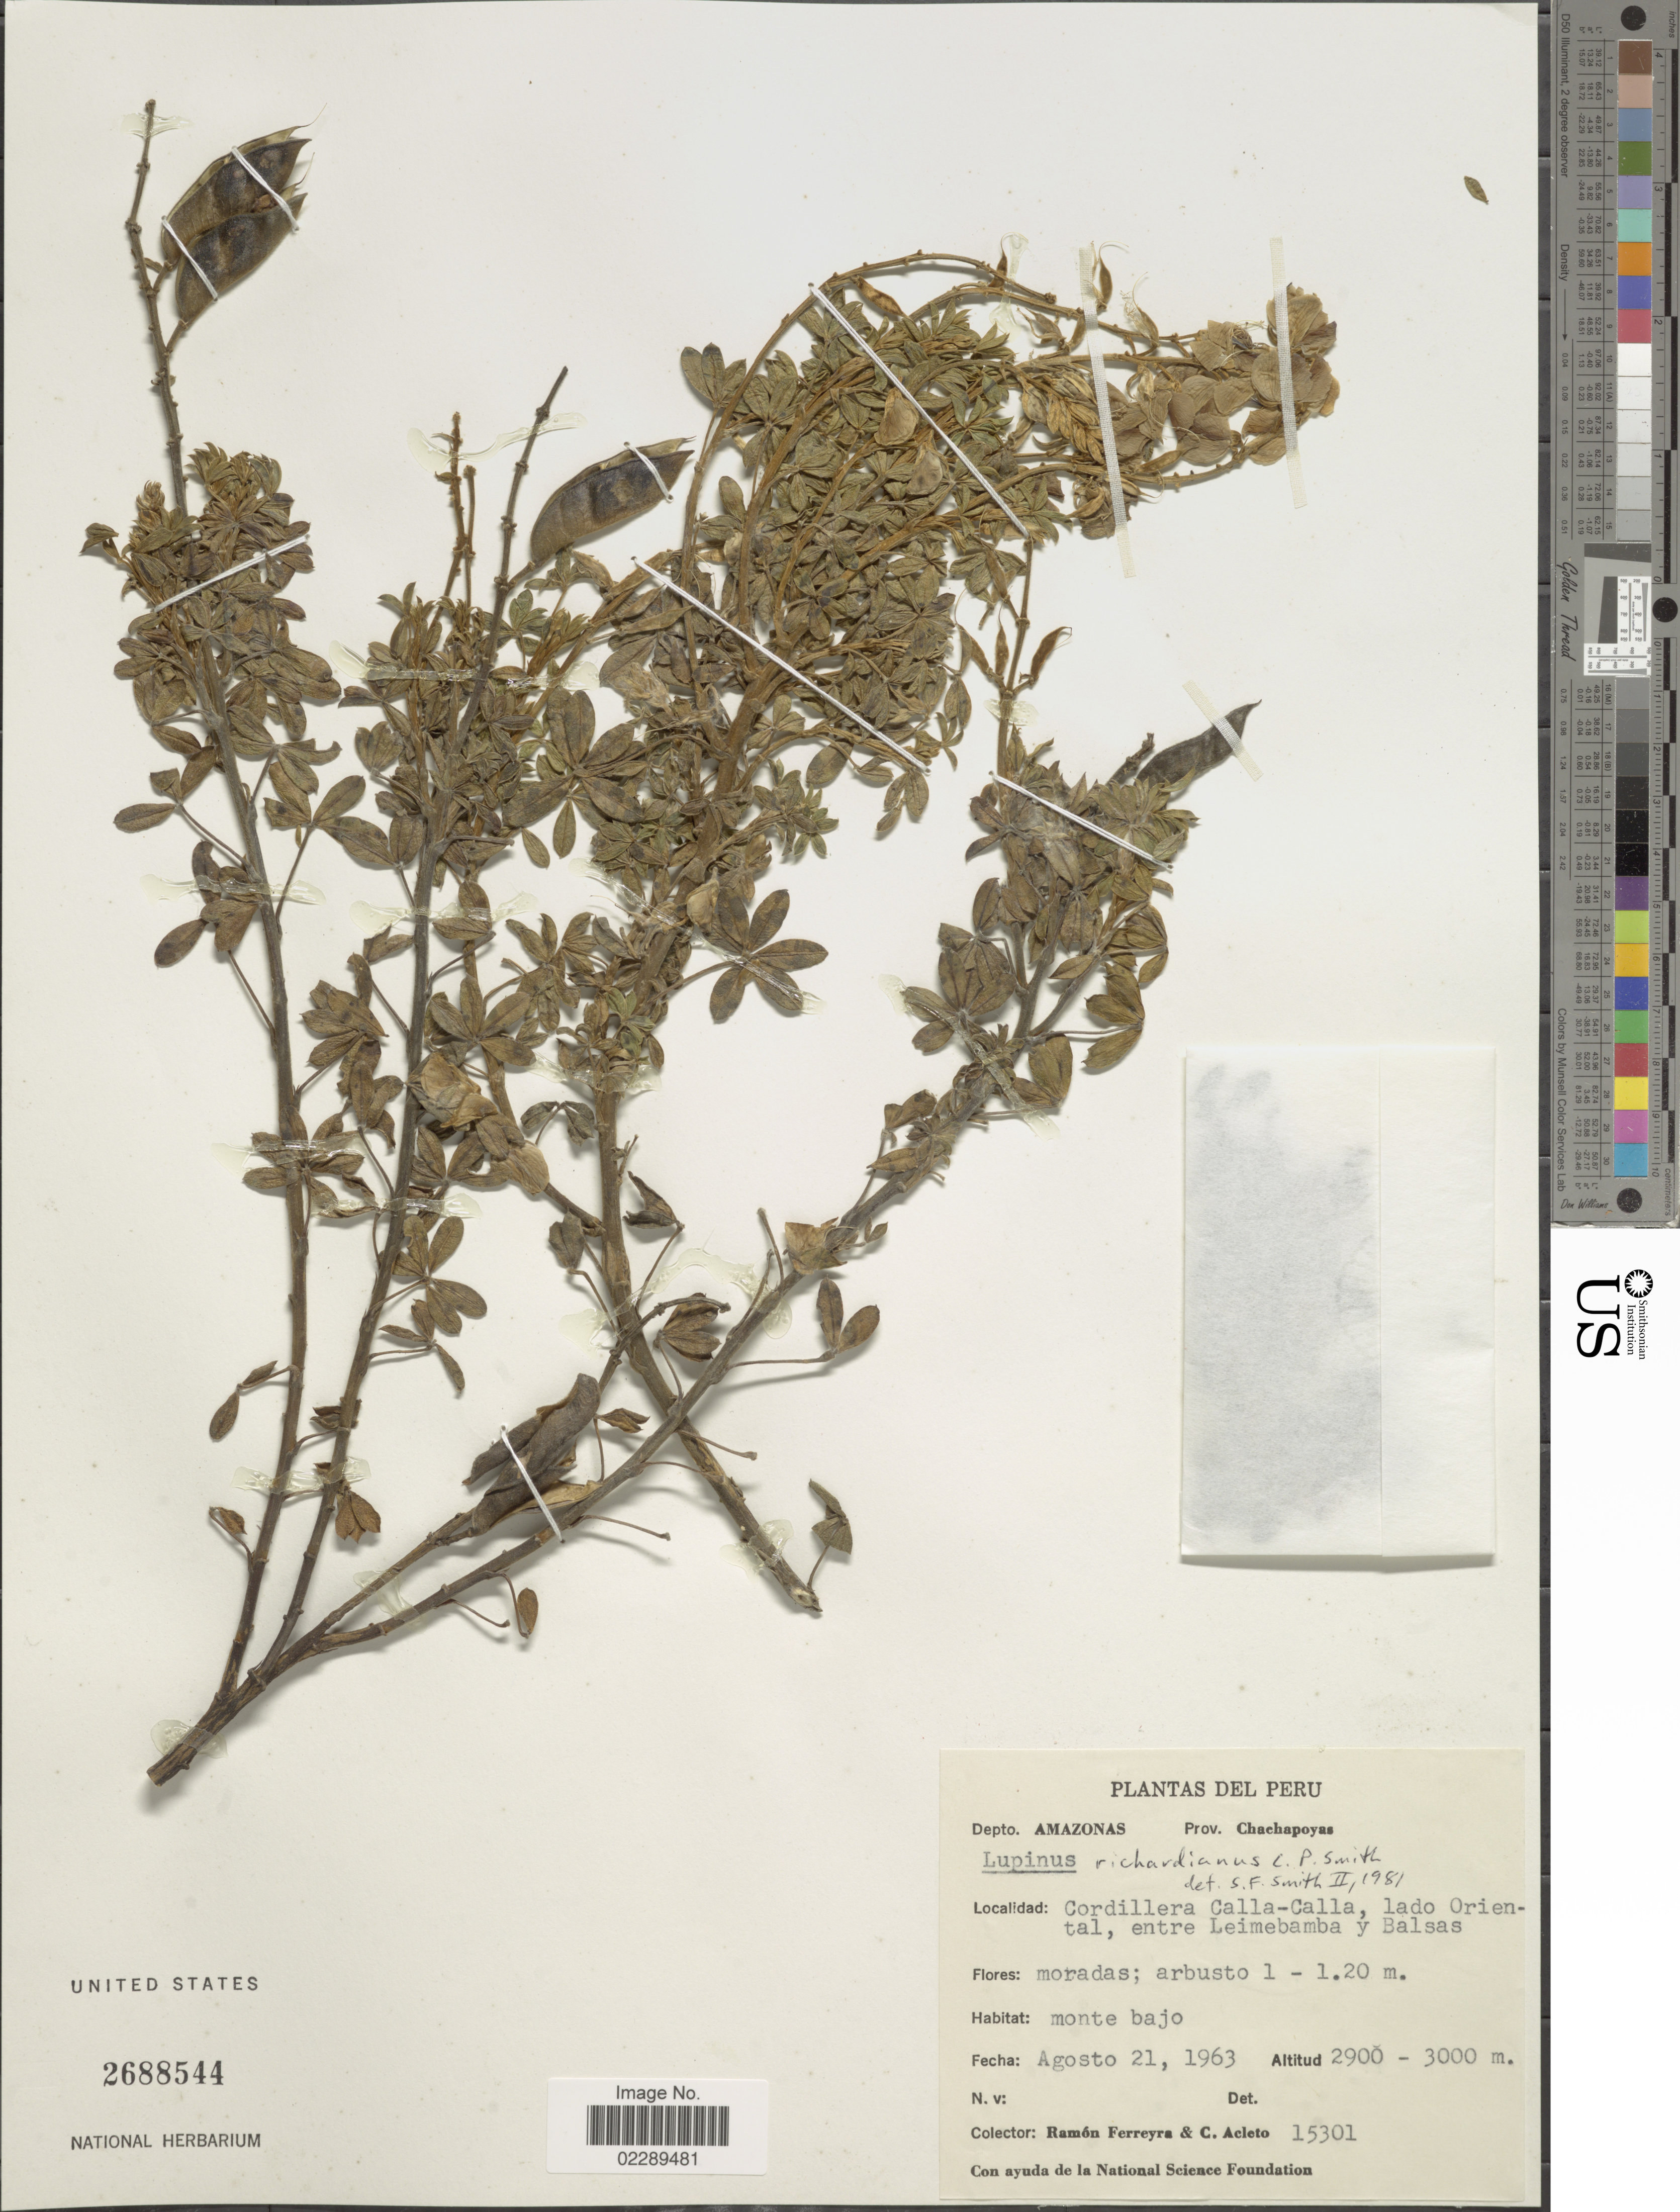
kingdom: Plantae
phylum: Tracheophyta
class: Magnoliopsida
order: Fabales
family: Fabaceae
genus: Lupinus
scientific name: Lupinus richardianus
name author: C.P. Sm.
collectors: R. A. Ferreyra & C. Acleto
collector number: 15301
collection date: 1963-08-21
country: Peru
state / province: Amazonas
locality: Depto. Amazonas. Prov. Chachapoyas. Cordillera Calla-Calla, lado Oriental, entre Leimebamba y Balsas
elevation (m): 2900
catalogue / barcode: US 2688544